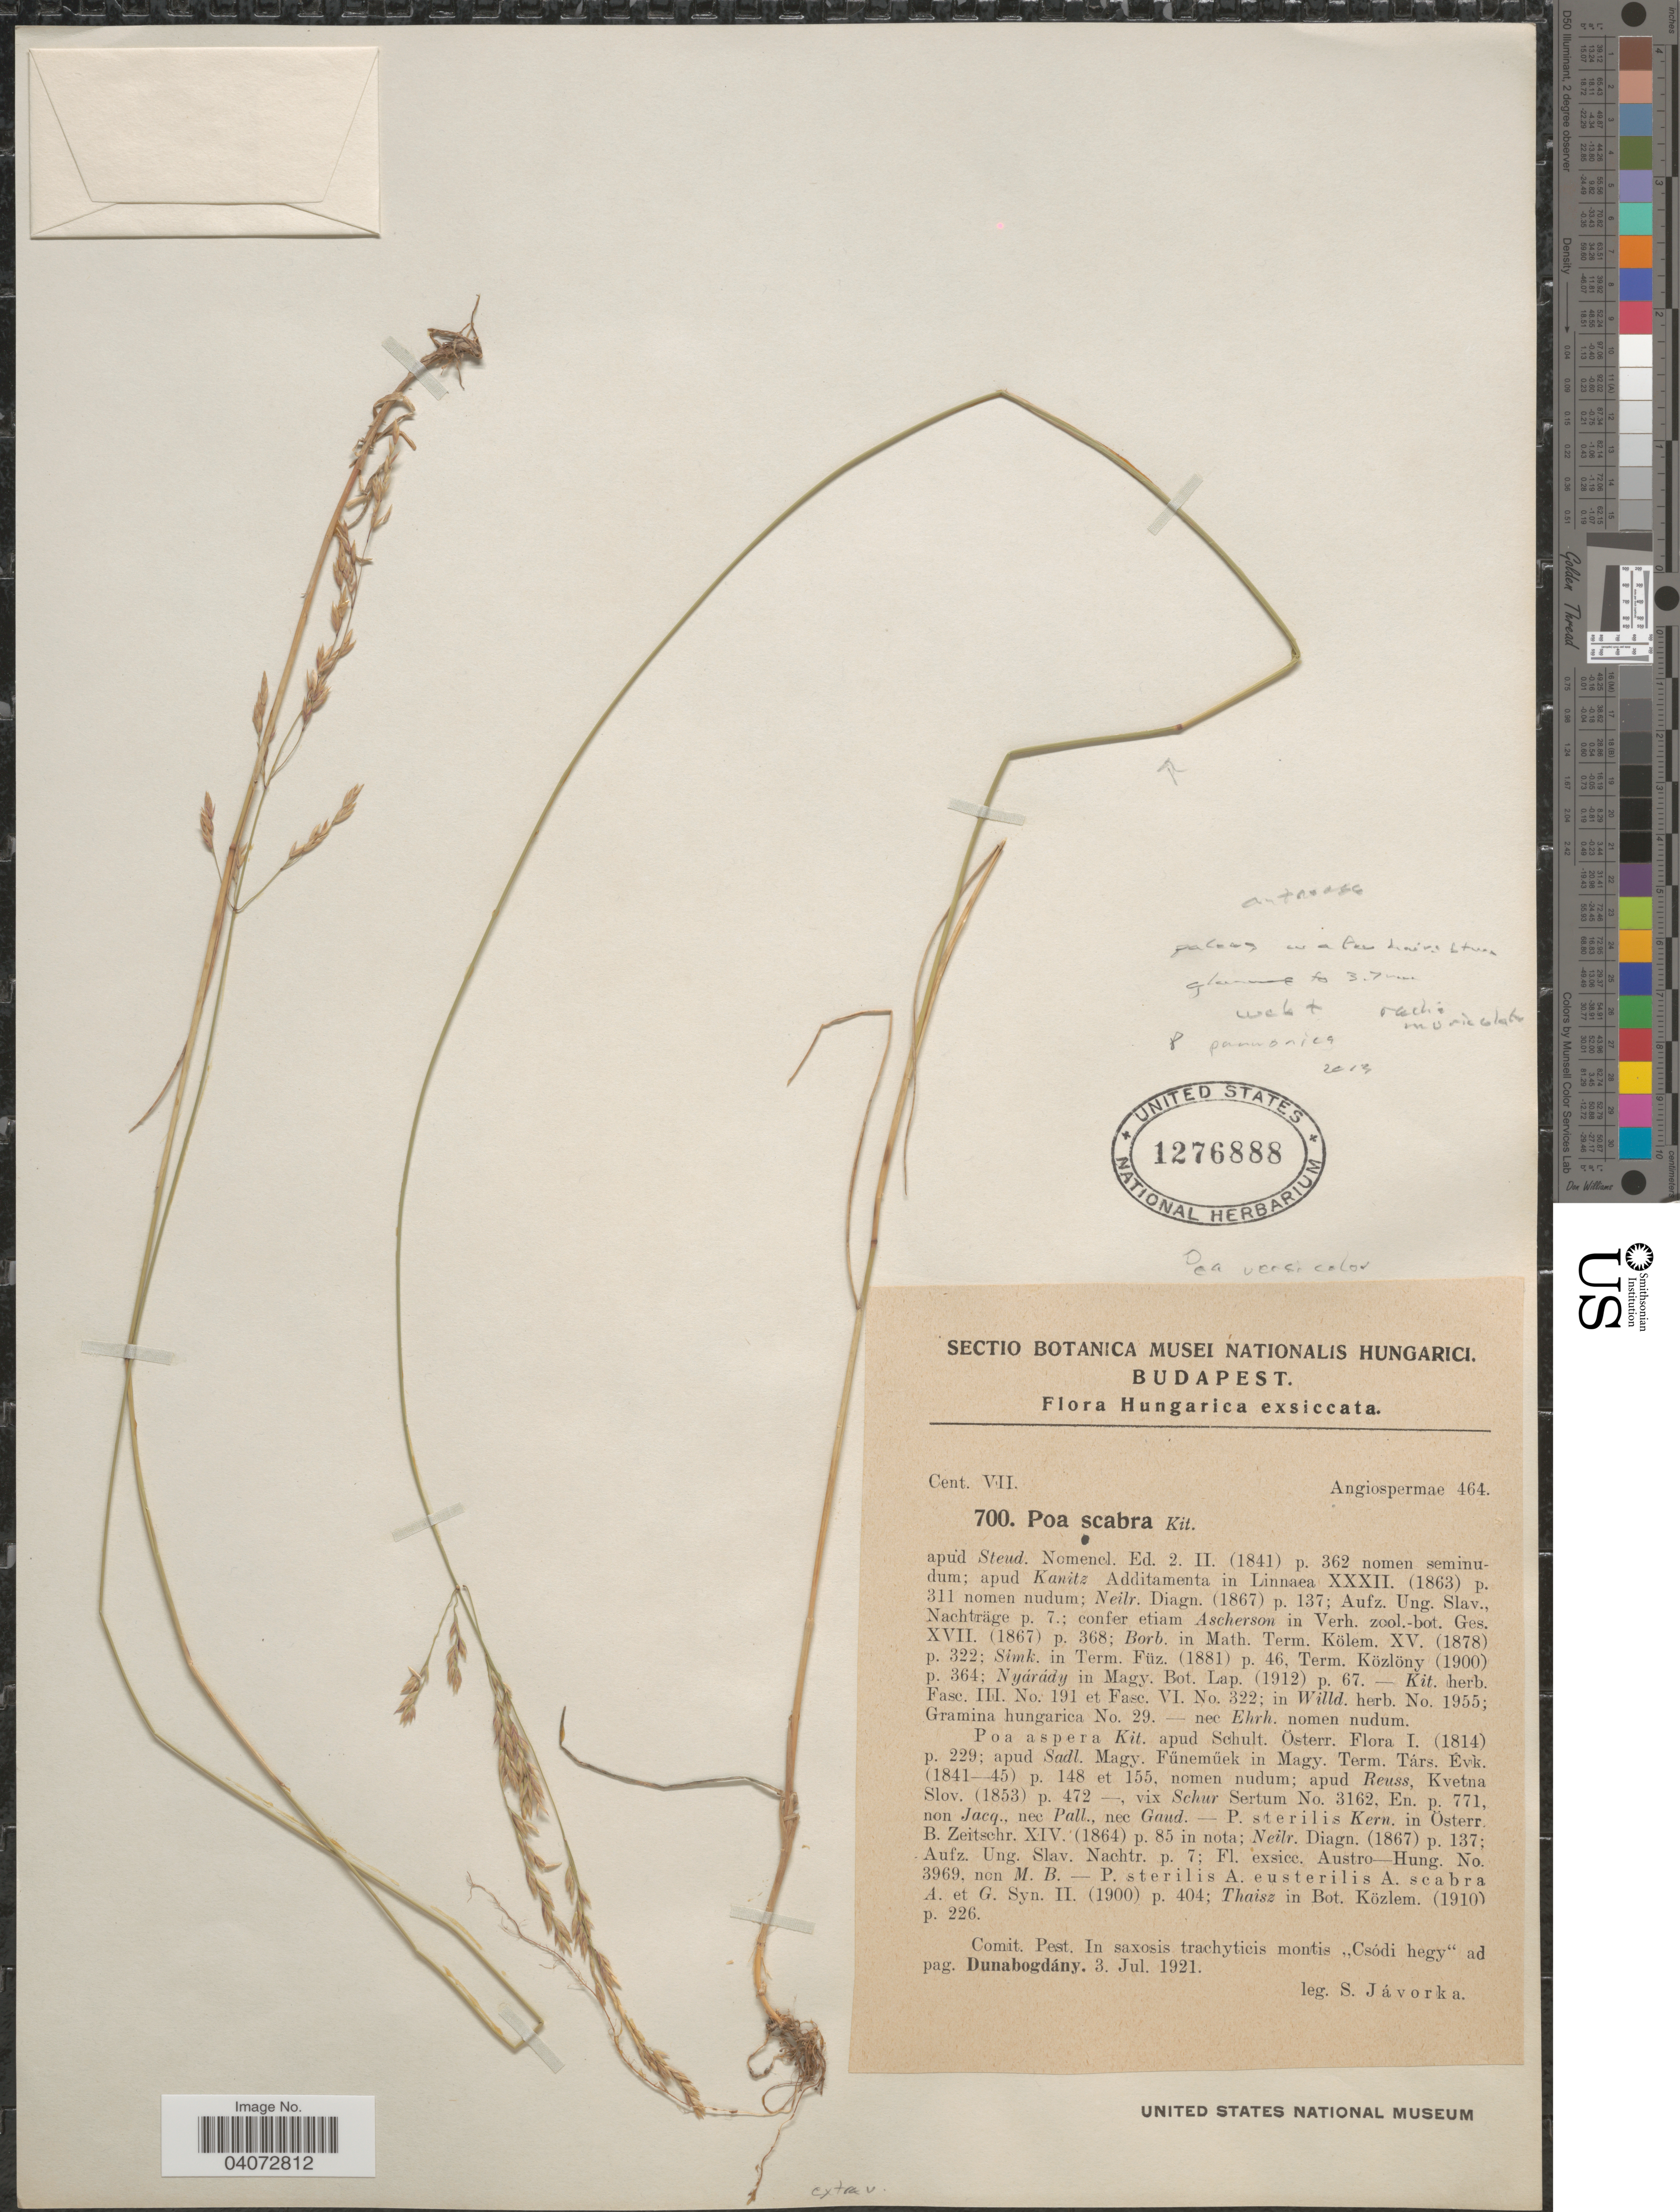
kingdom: Plantae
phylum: Tracheophyta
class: Liliopsida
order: Poales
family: Poaceae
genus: Poa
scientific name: Poa versicolor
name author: Besser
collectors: S. Javorka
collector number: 700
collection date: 1921-07-03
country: Hungary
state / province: Budapest, Capital District of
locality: Comit. Pest. In saxosis trachyticis montis "Csódi hegy" ad pag. Dunabogdány.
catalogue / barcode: US 1276888